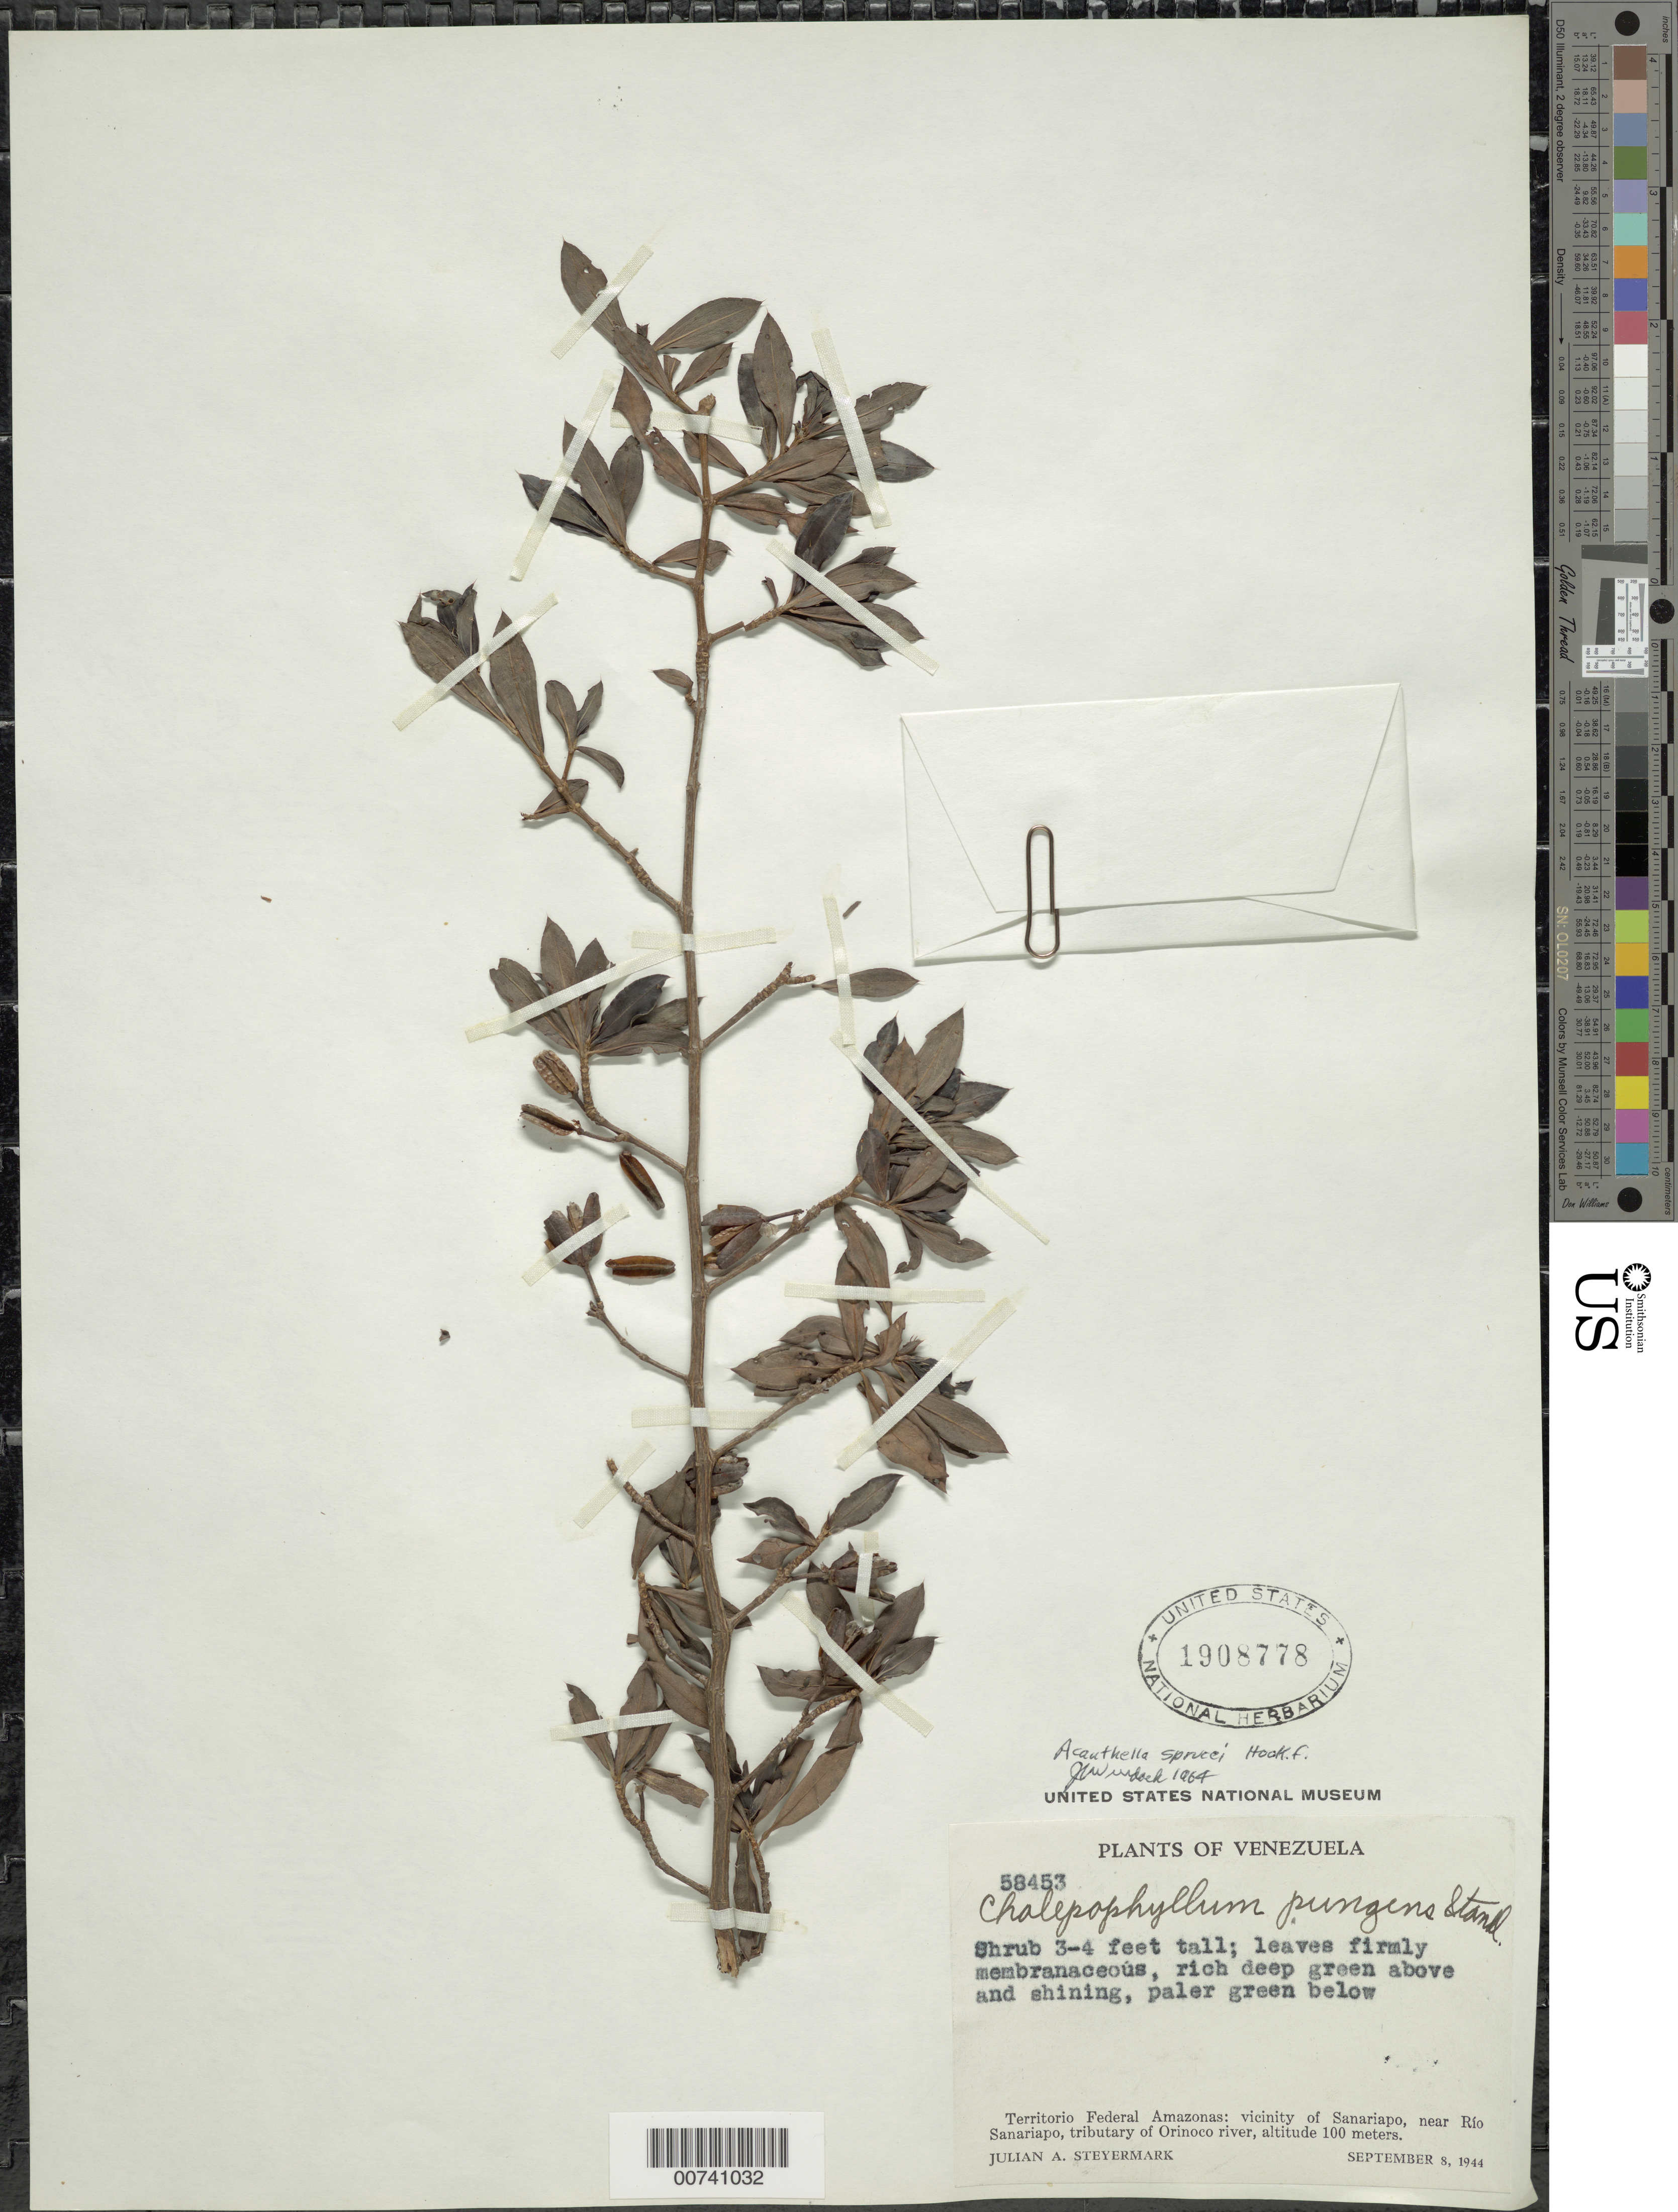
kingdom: Plantae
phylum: Tracheophyta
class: Magnoliopsida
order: Myrtales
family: Melastomataceae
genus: Acanthella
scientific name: Acanthella sprucei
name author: Benth. & Hook. f.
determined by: Wurdack, John J., (US), US (UNITED STATES)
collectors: J. Steyermark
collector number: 58453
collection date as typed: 8-Sep-44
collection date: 1944-09-08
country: Venezuela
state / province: Amazonas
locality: Sanariapo, near Río Sanariapo (tributary of Orinoco R.)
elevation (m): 100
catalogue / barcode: US 1908778